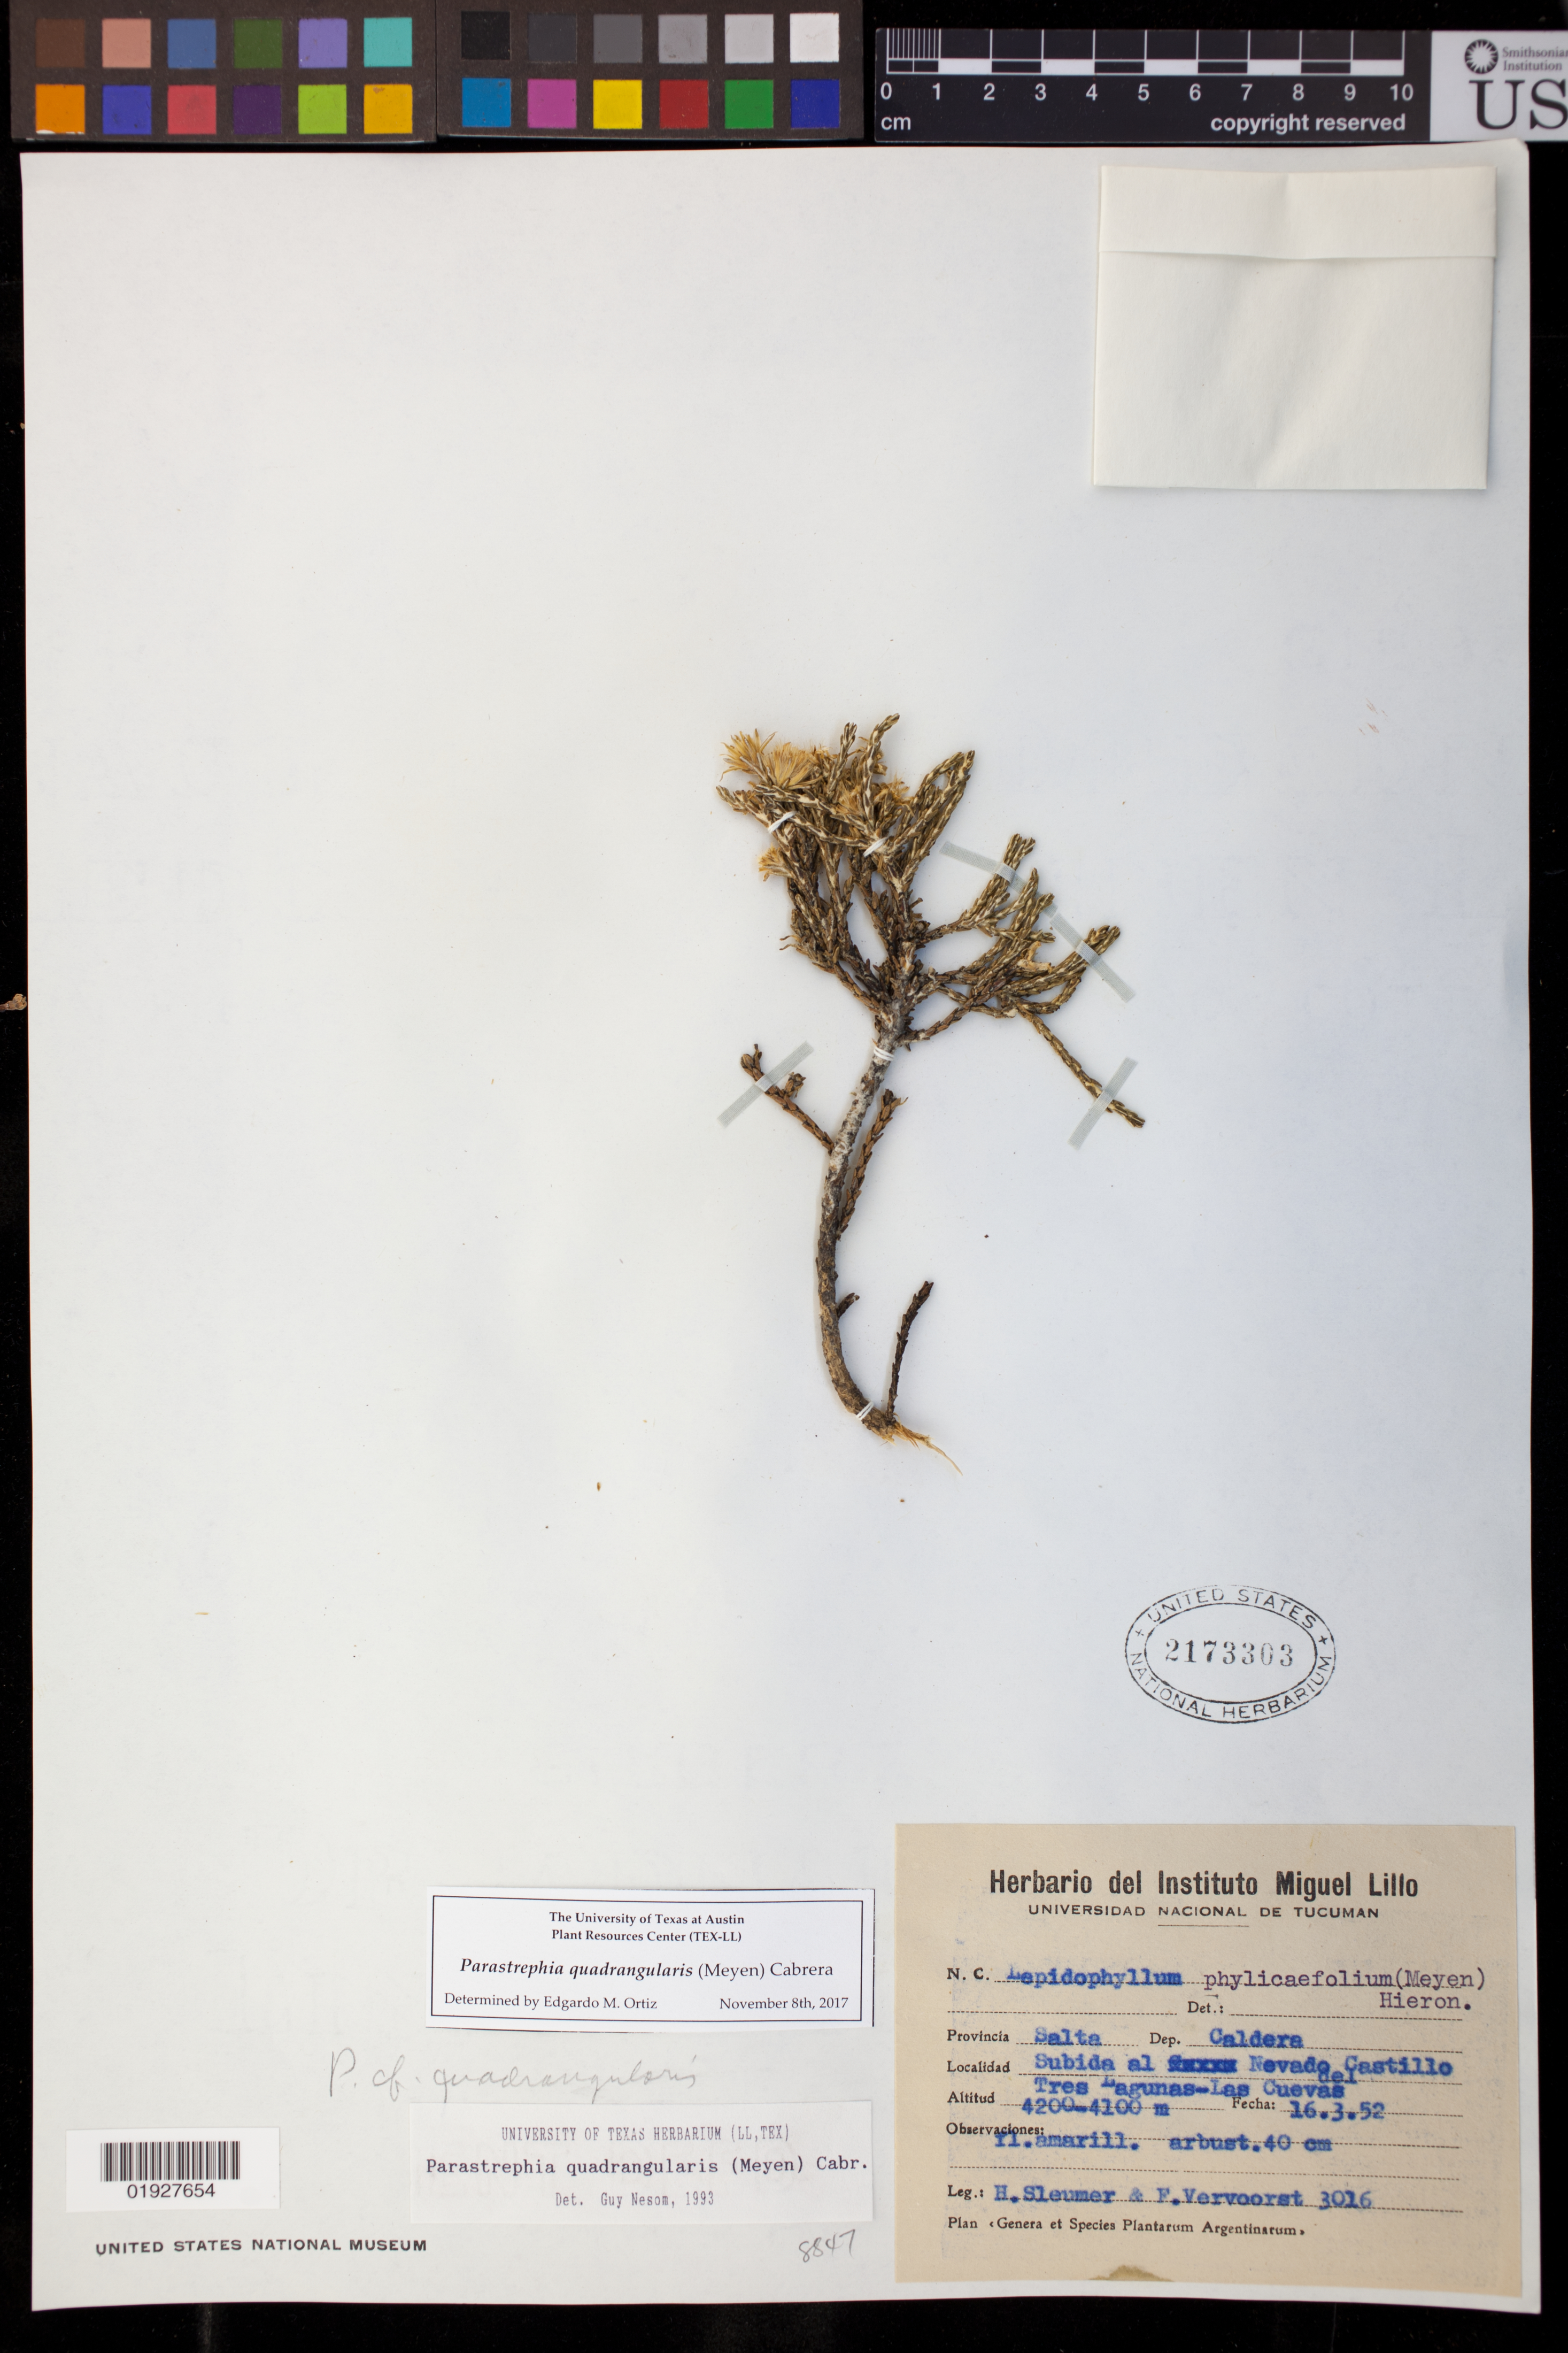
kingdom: Plantae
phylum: Tracheophyta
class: Magnoliopsida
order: Asterales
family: Asteraceae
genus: Parastrephia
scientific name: Parastrephia quadrangularis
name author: (Meyen) Cabrera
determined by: Ortiz, E. M.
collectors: H. O. Sleumer & F. Vervoorst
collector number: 3016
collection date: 1952-03-16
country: Argentina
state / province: Salta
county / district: Caldera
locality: Subida al Nevado Castillo Lagunas - Las Cuevas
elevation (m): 4100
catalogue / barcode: US 2173303